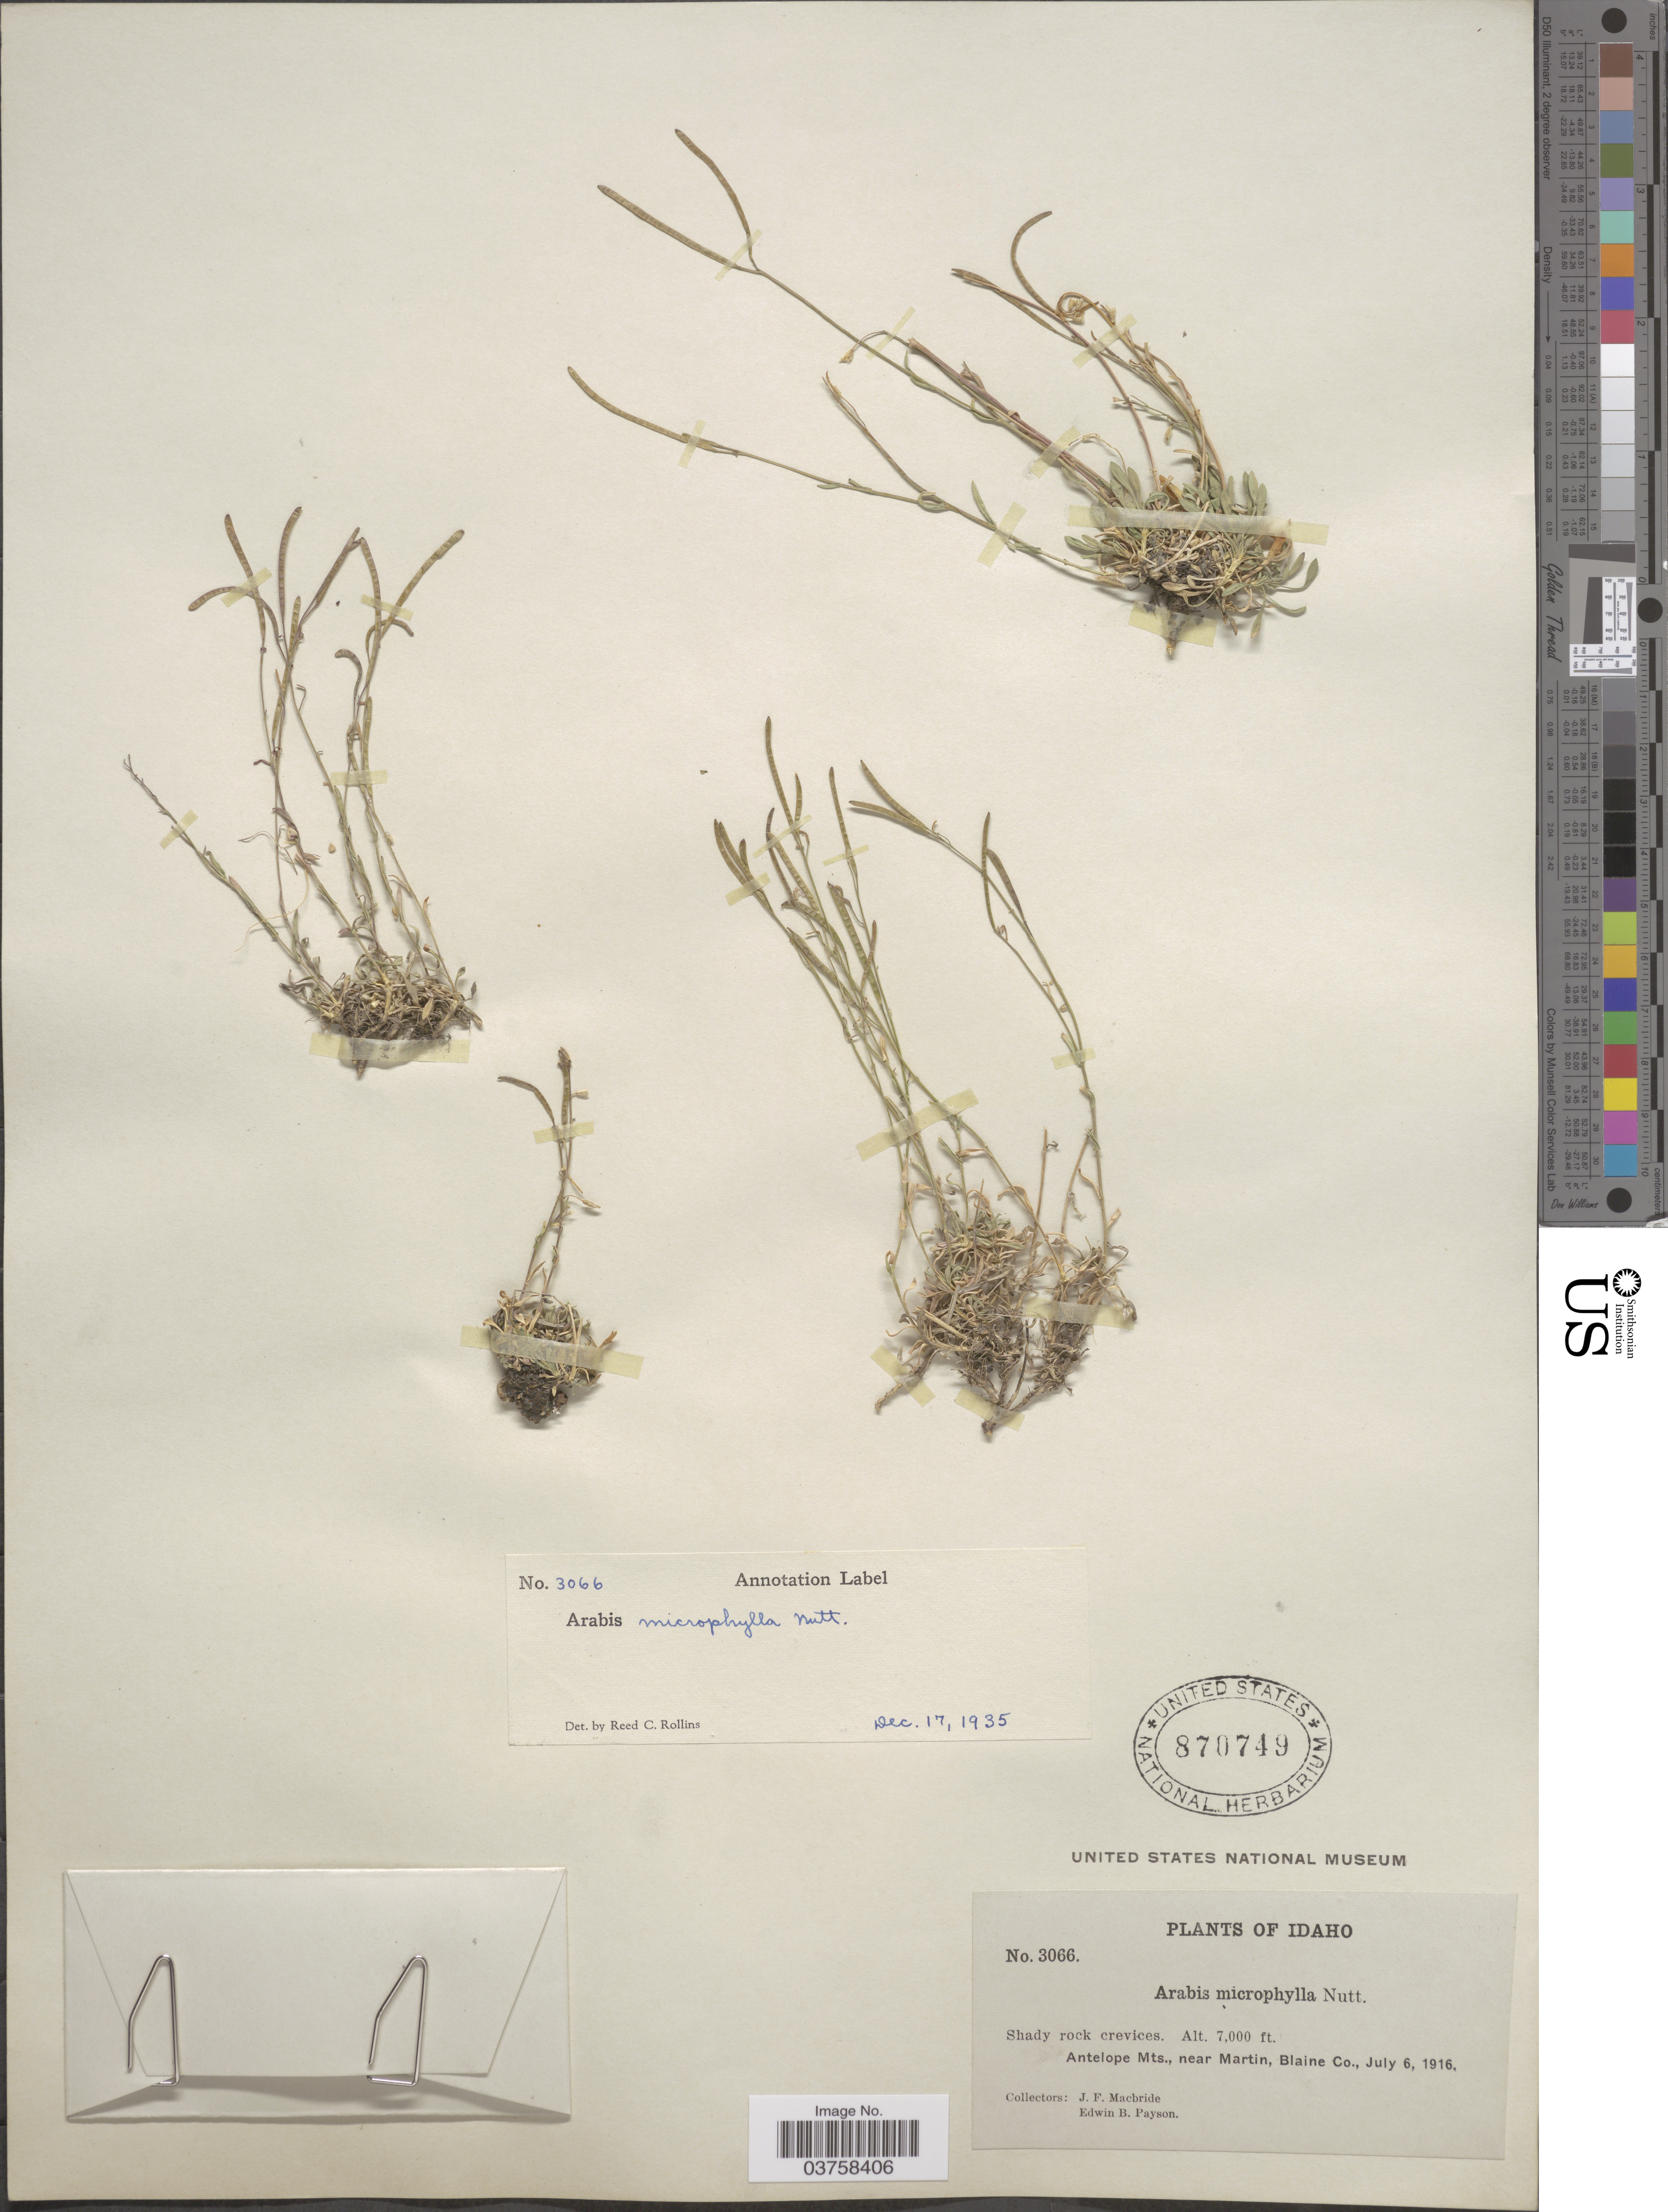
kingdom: Plantae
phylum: Tracheophyta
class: Magnoliopsida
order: Brassicales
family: Brassicaceae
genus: Arabis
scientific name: Arabis microphylla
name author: Nutt.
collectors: J. F. Macbride & E. B. Payson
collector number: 3066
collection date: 1916-07-06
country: United States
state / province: Idaho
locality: Antelope Mts., near Martin, Blaine Co.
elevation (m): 2134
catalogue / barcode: US 870749